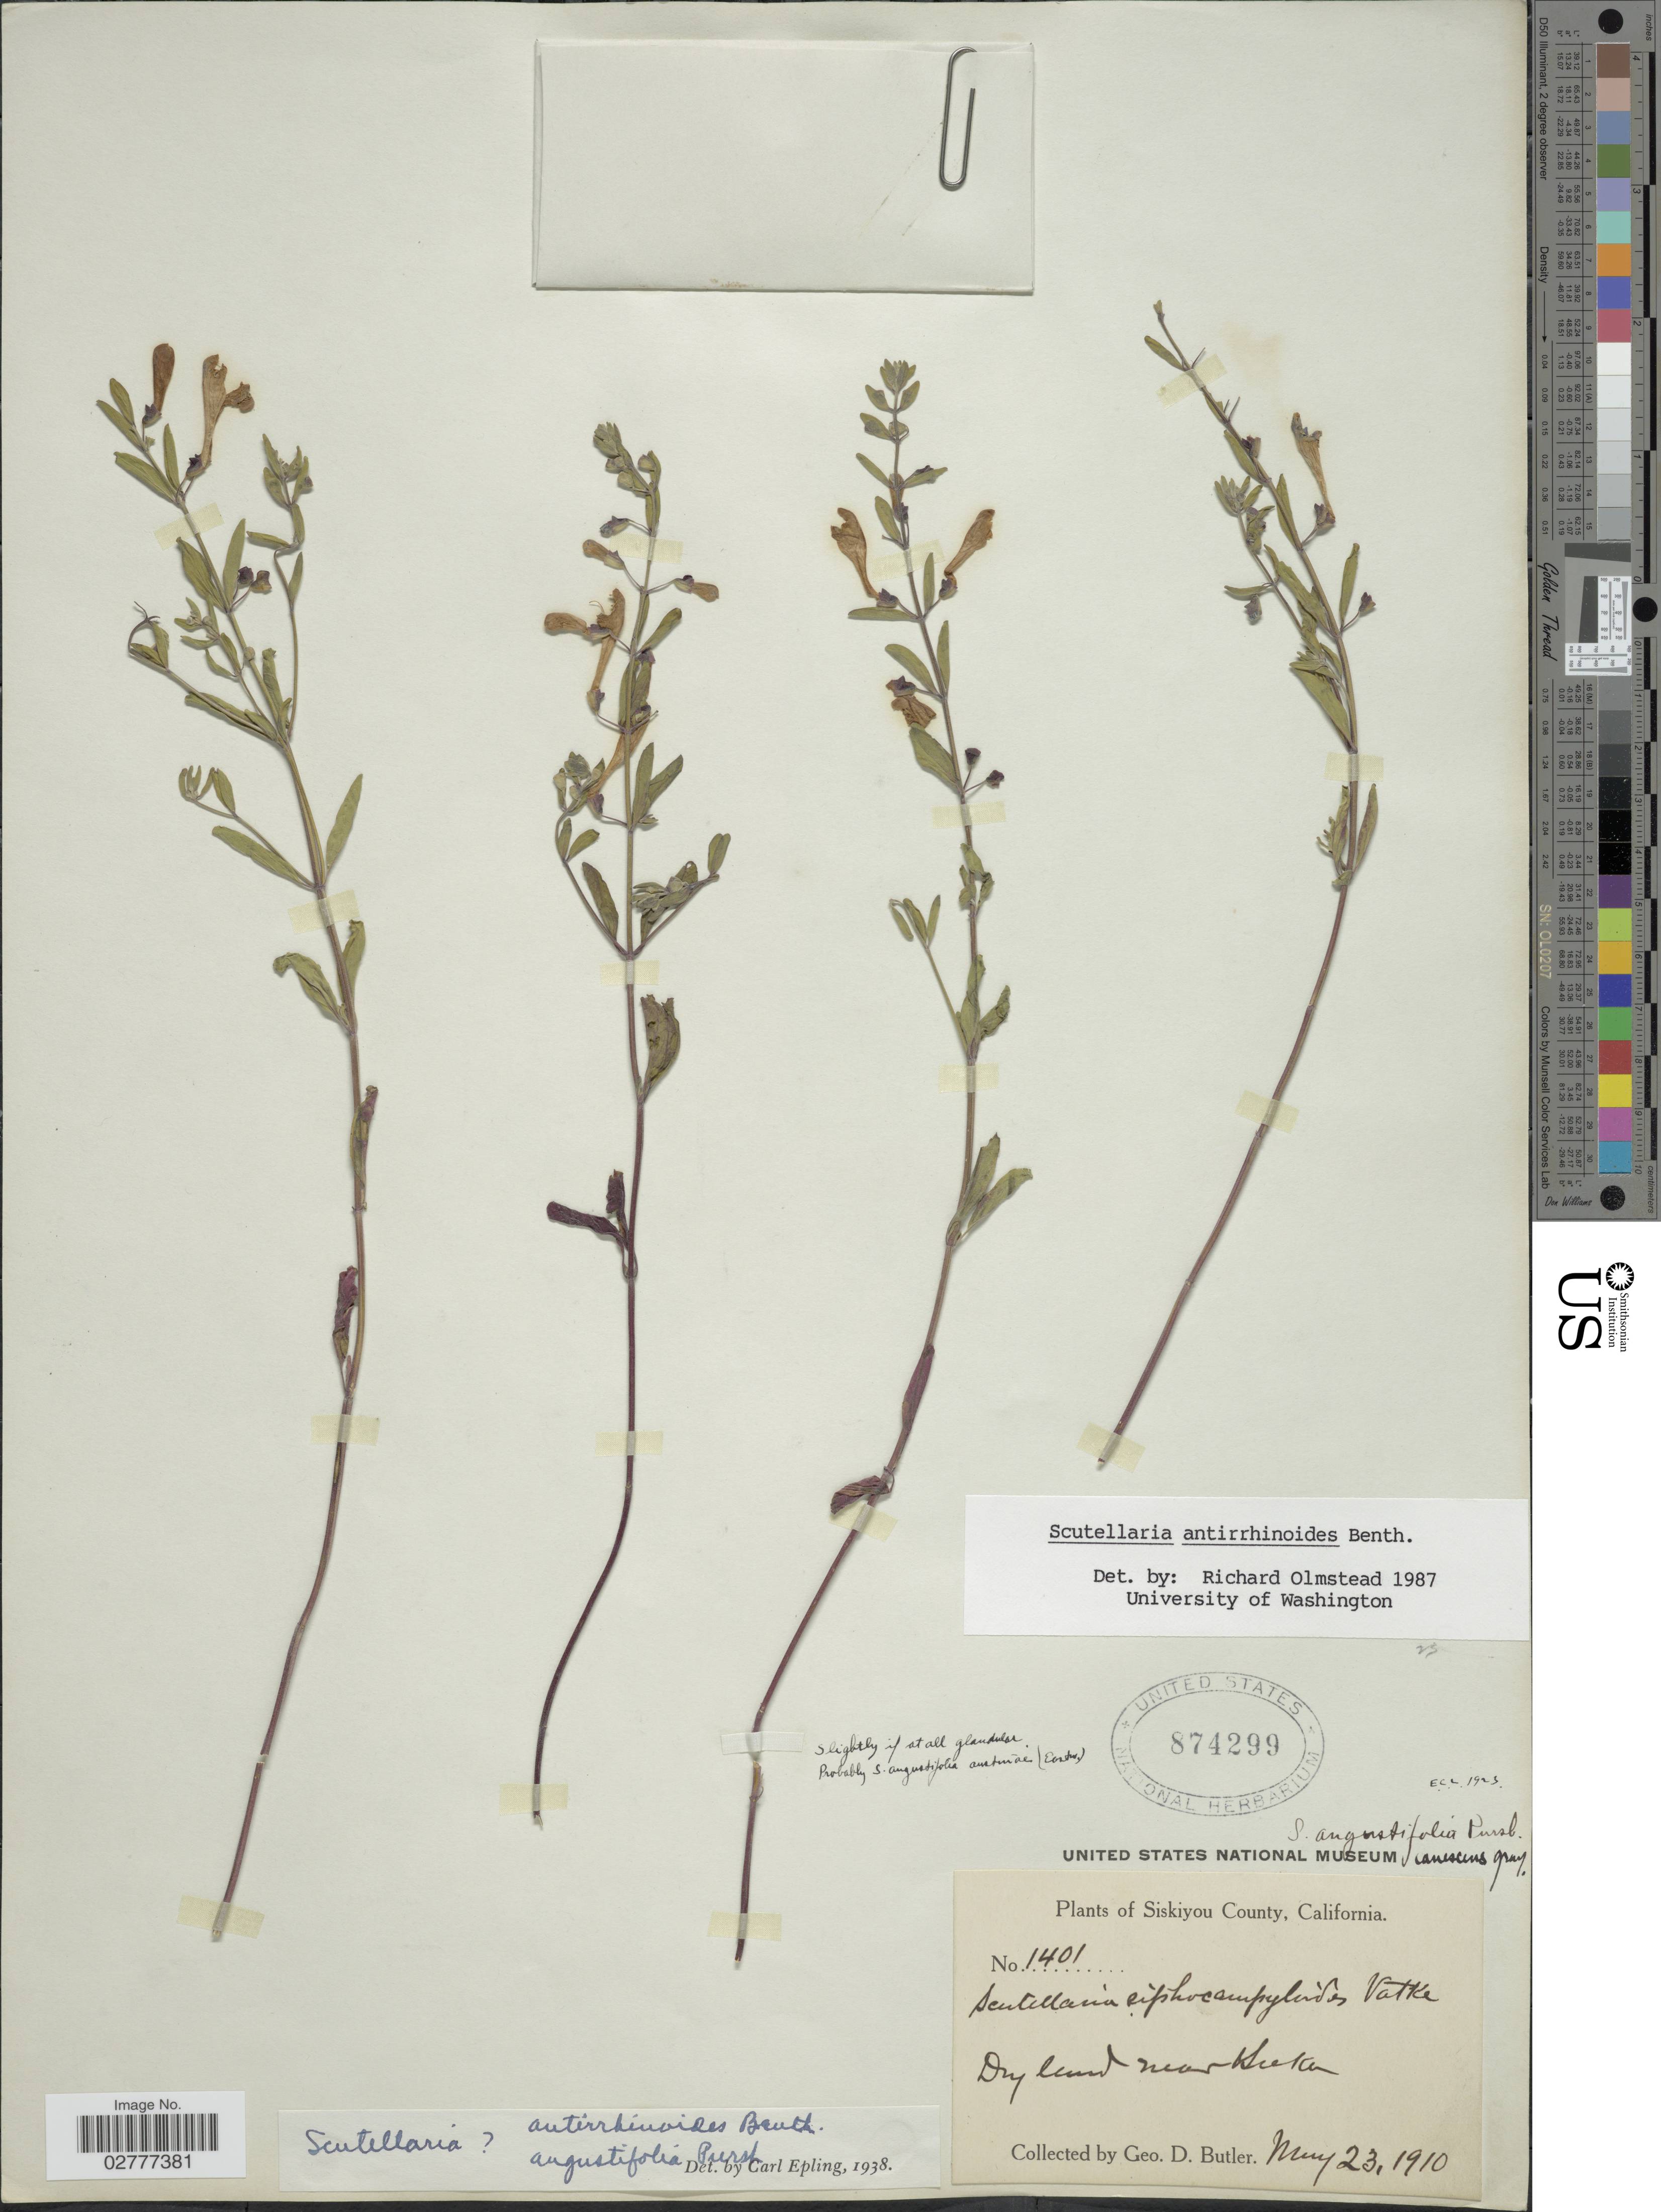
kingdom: Plantae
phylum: Tracheophyta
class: Magnoliopsida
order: Lamiales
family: Lamiaceae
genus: Scutellaria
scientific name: Scutellaria antirrhinoides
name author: Benth.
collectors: G. D. Butler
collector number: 1401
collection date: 1910-05-23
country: United States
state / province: California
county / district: Siskiyou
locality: Siskiyou County. Dry land near Yreka.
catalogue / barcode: US 874299